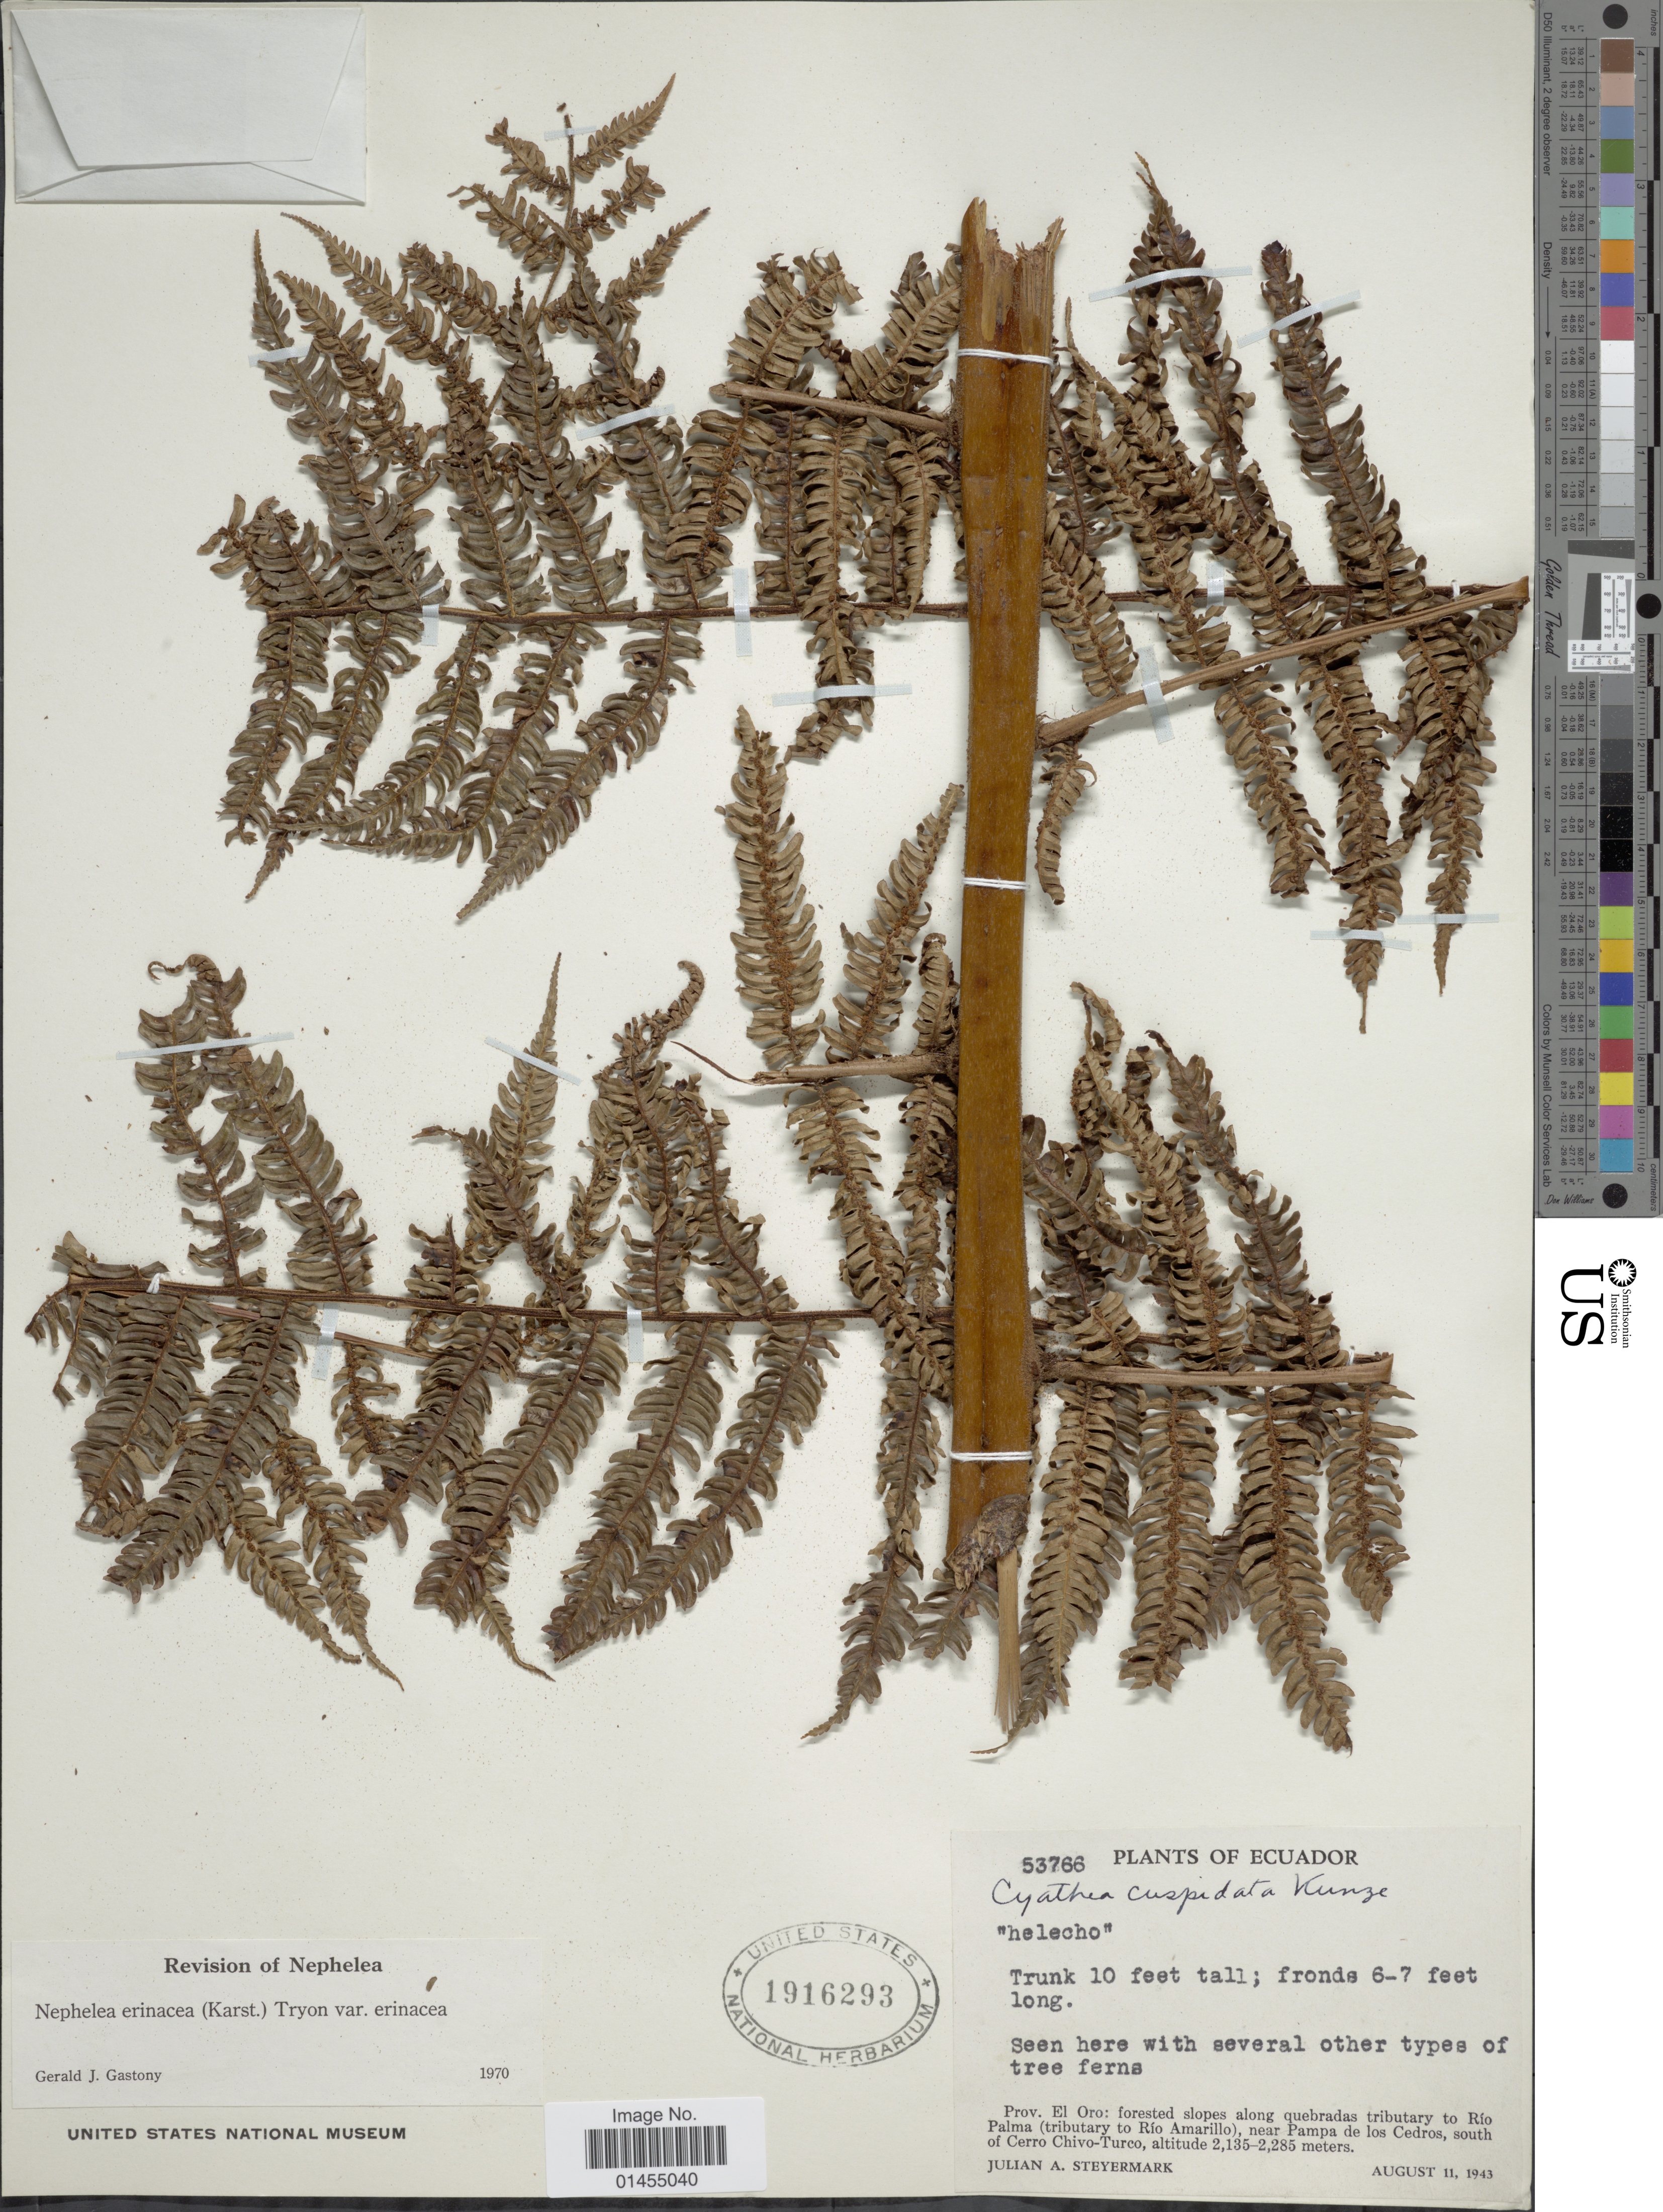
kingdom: Plantae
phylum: Tracheophyta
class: Polypodiopsida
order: Cyatheales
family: Cyatheaceae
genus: Alsophila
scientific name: Alsophila erinacea var. erinacea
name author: (H. Karst.) D.S. Conant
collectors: J. Steyermark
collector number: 53766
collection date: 1943-08-11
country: Ecuador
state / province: El Oro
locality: Forested slopes along quebradas tributary to Río Palma (tributary to Río Amarillo), near Pampa de los Cedros, south of Cerro Chivo-Turco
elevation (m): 2135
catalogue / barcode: US 1916293